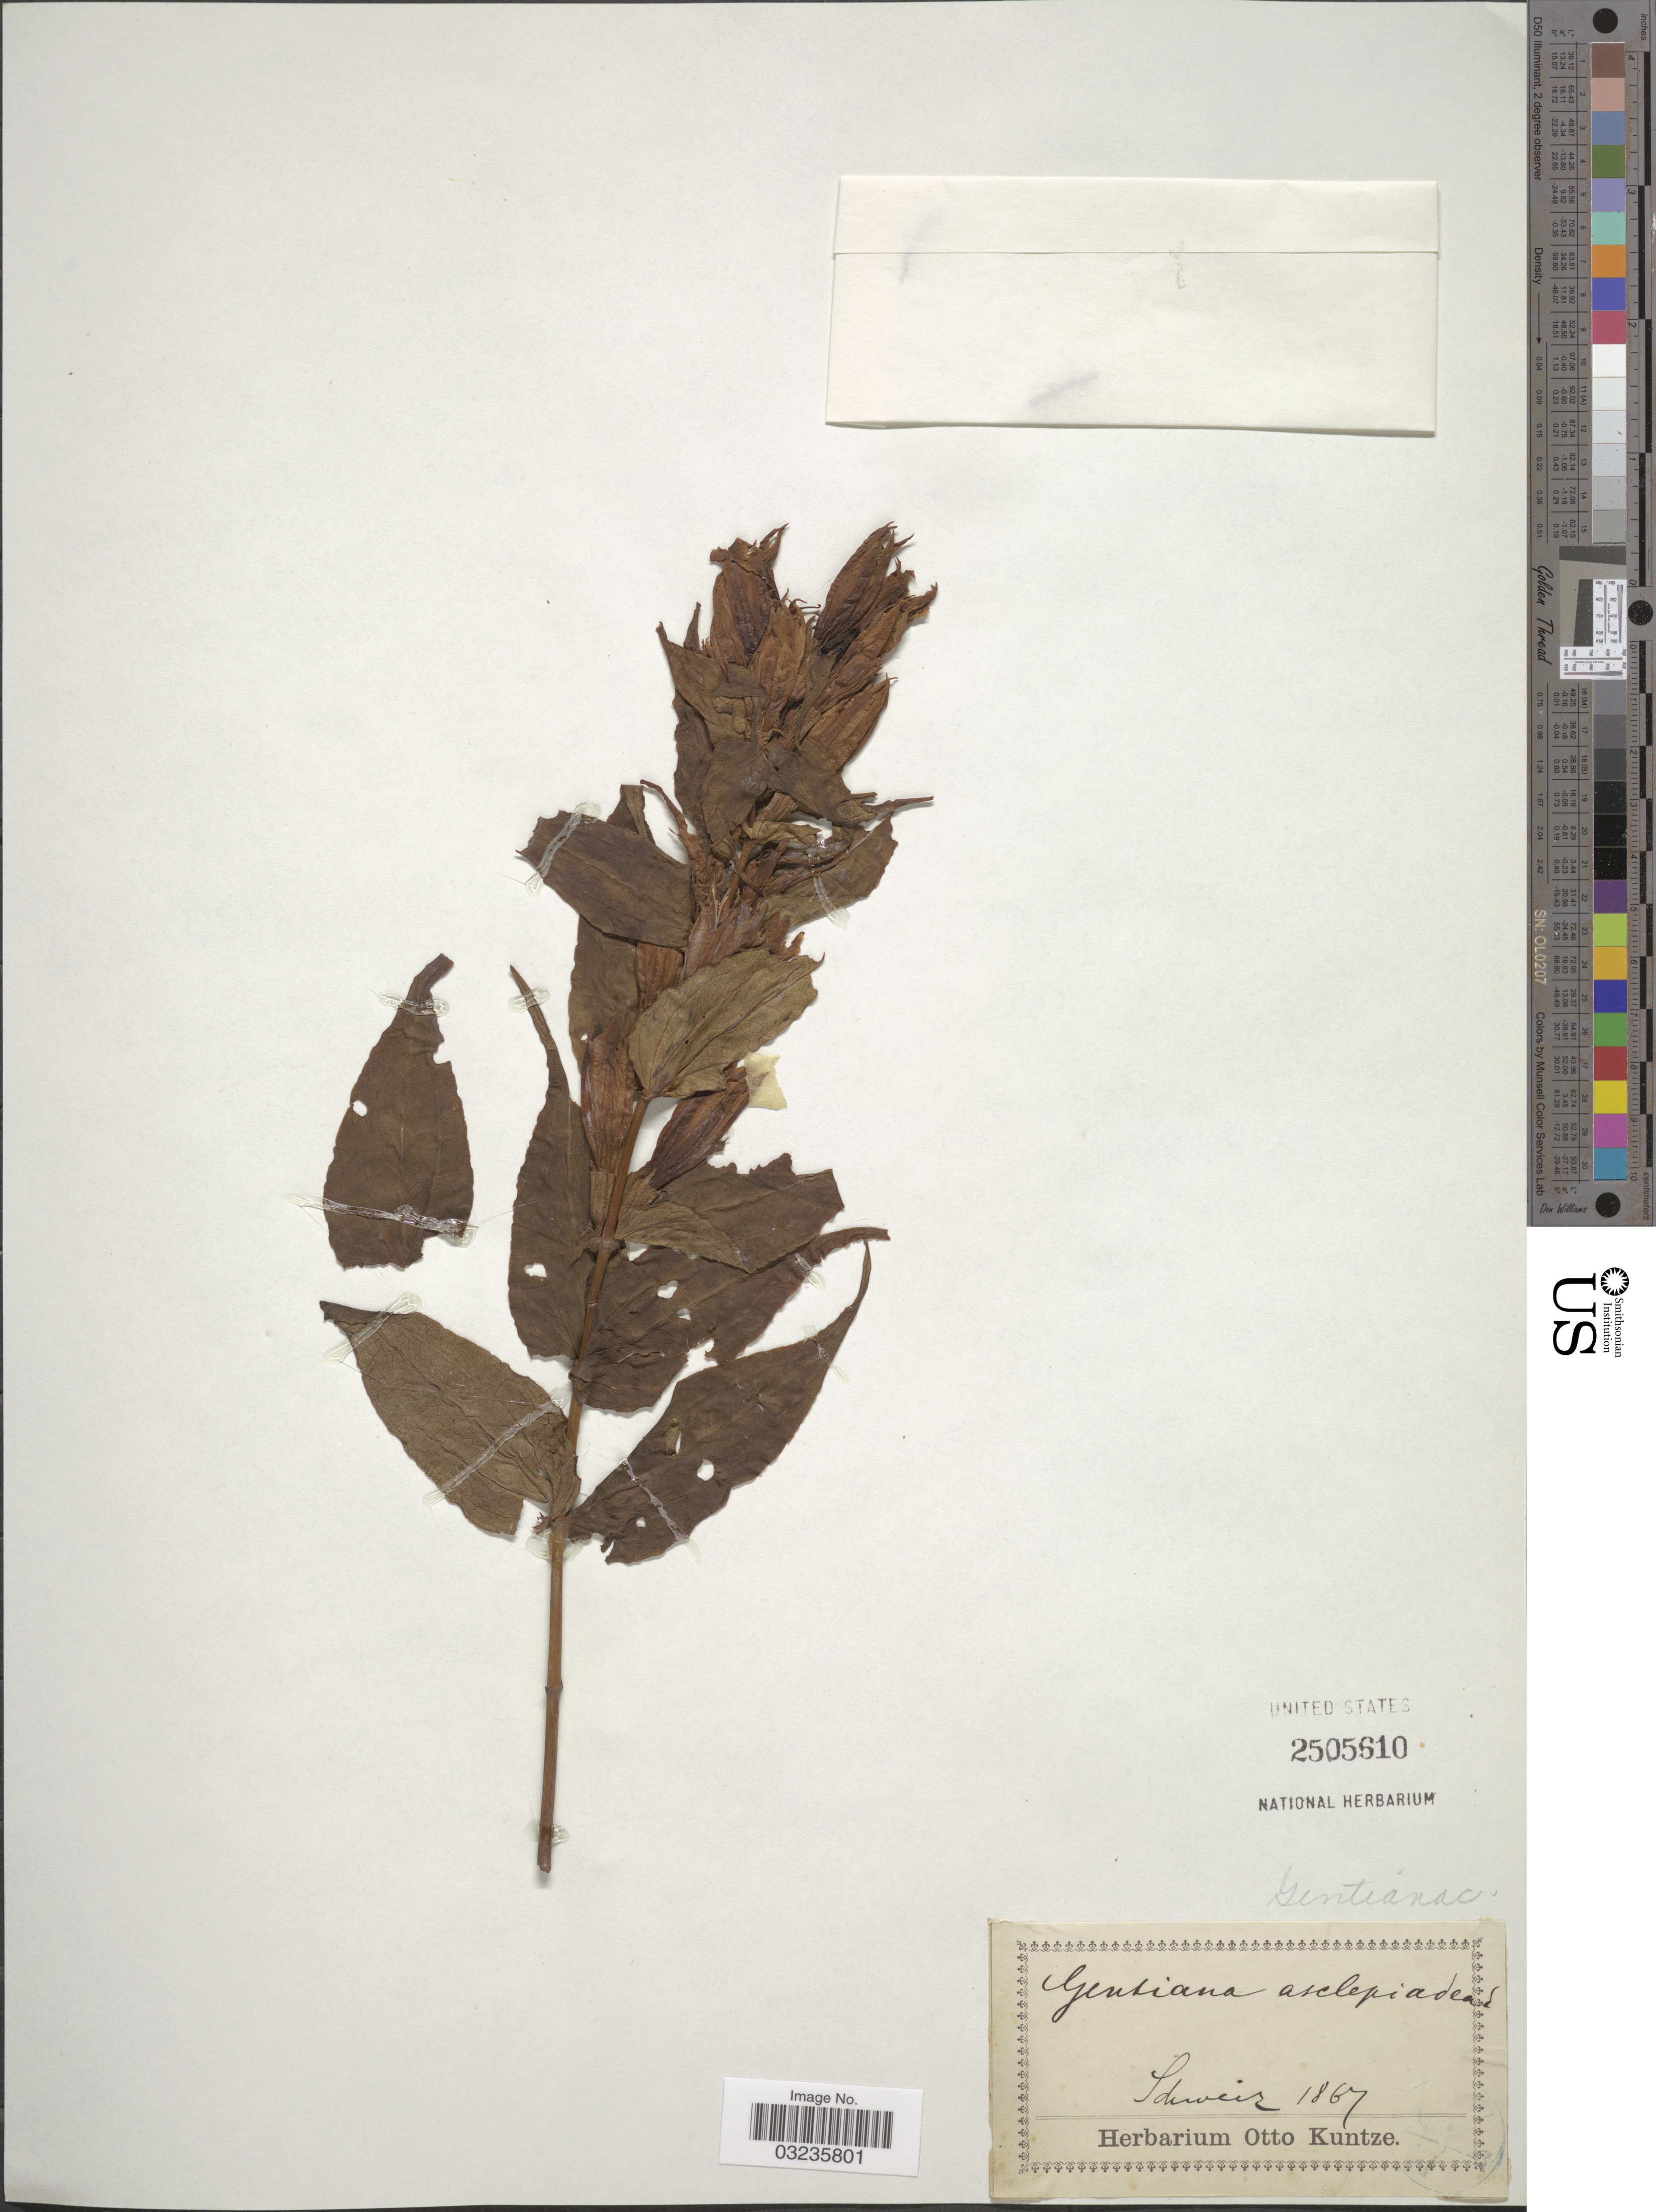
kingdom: Plantae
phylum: Tracheophyta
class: Magnoliopsida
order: Gentianales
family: Gentianaceae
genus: Gentiana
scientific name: Gentiana asclepiadea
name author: L.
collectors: ex herb. Otto Kuntze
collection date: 1867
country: Switzerland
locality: Schweiz.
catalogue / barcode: US 2505610